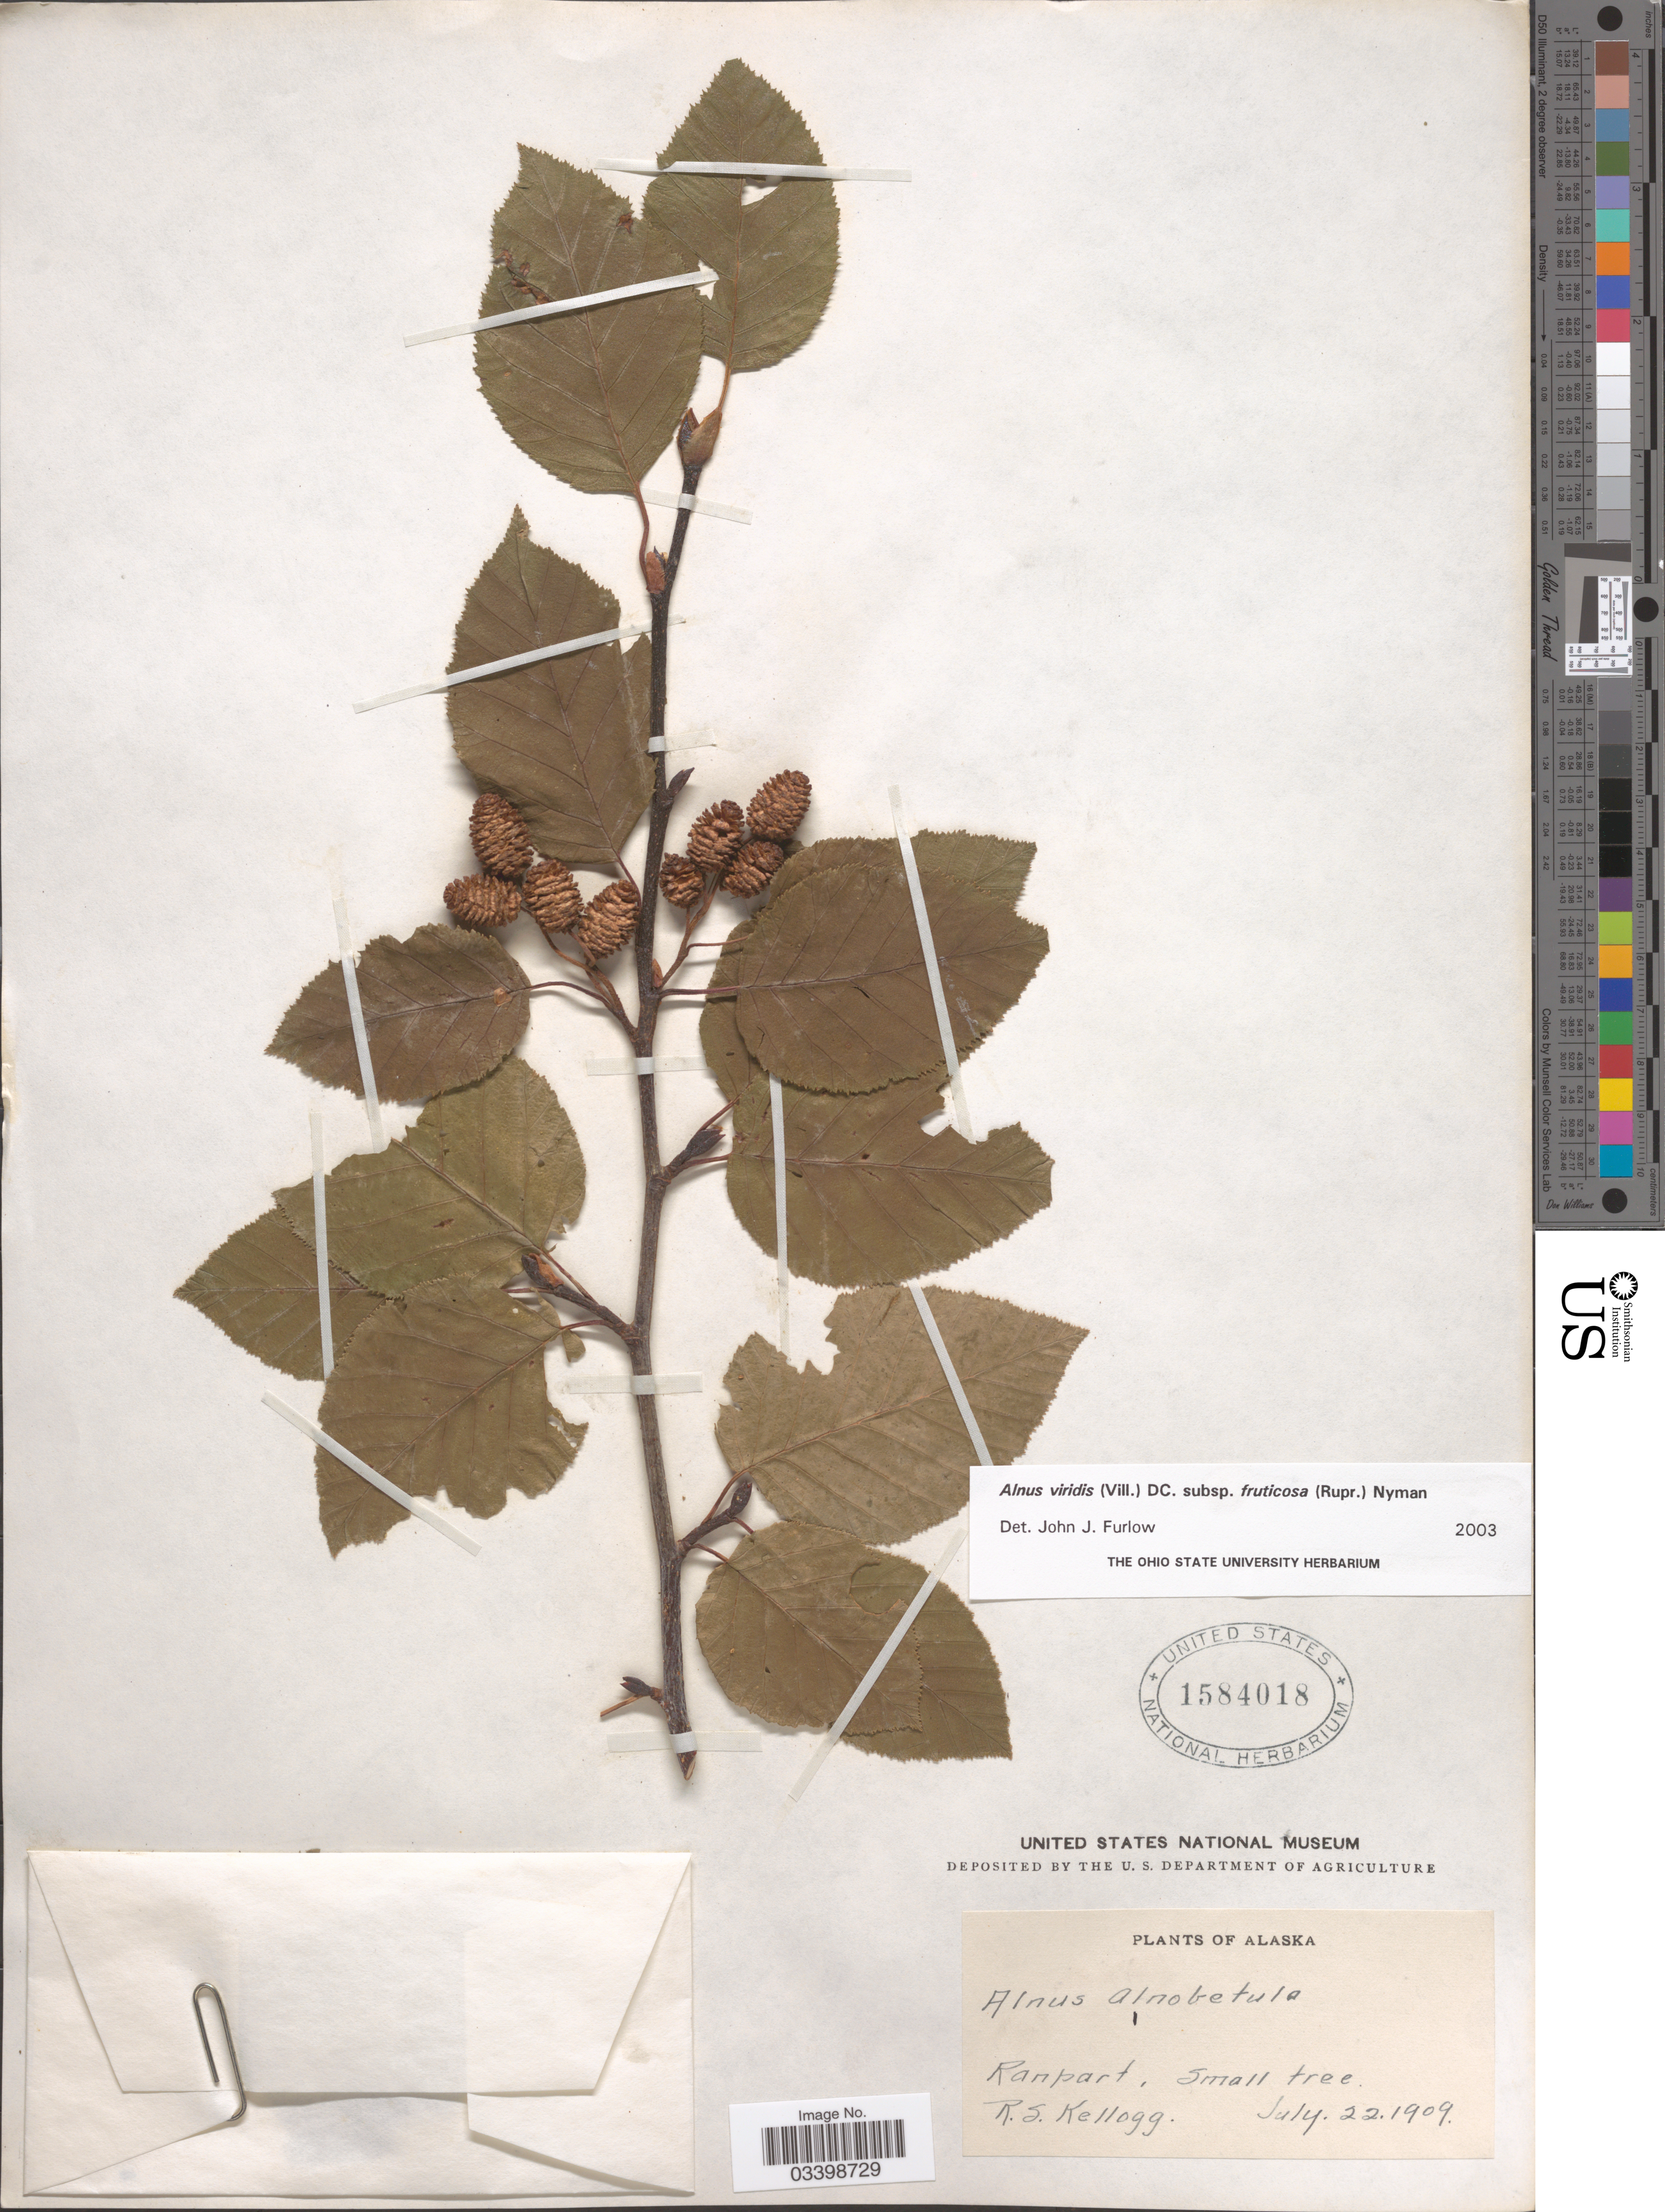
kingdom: Plantae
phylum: Tracheophyta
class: Magnoliopsida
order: Fagales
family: Betulaceae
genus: Alnus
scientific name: Alnus viridis subsp. fruticosa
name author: (Rupr.) Nyman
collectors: R. Kellogg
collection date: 1909-07-22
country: United States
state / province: Alaska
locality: Rampart.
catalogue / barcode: US 1584018